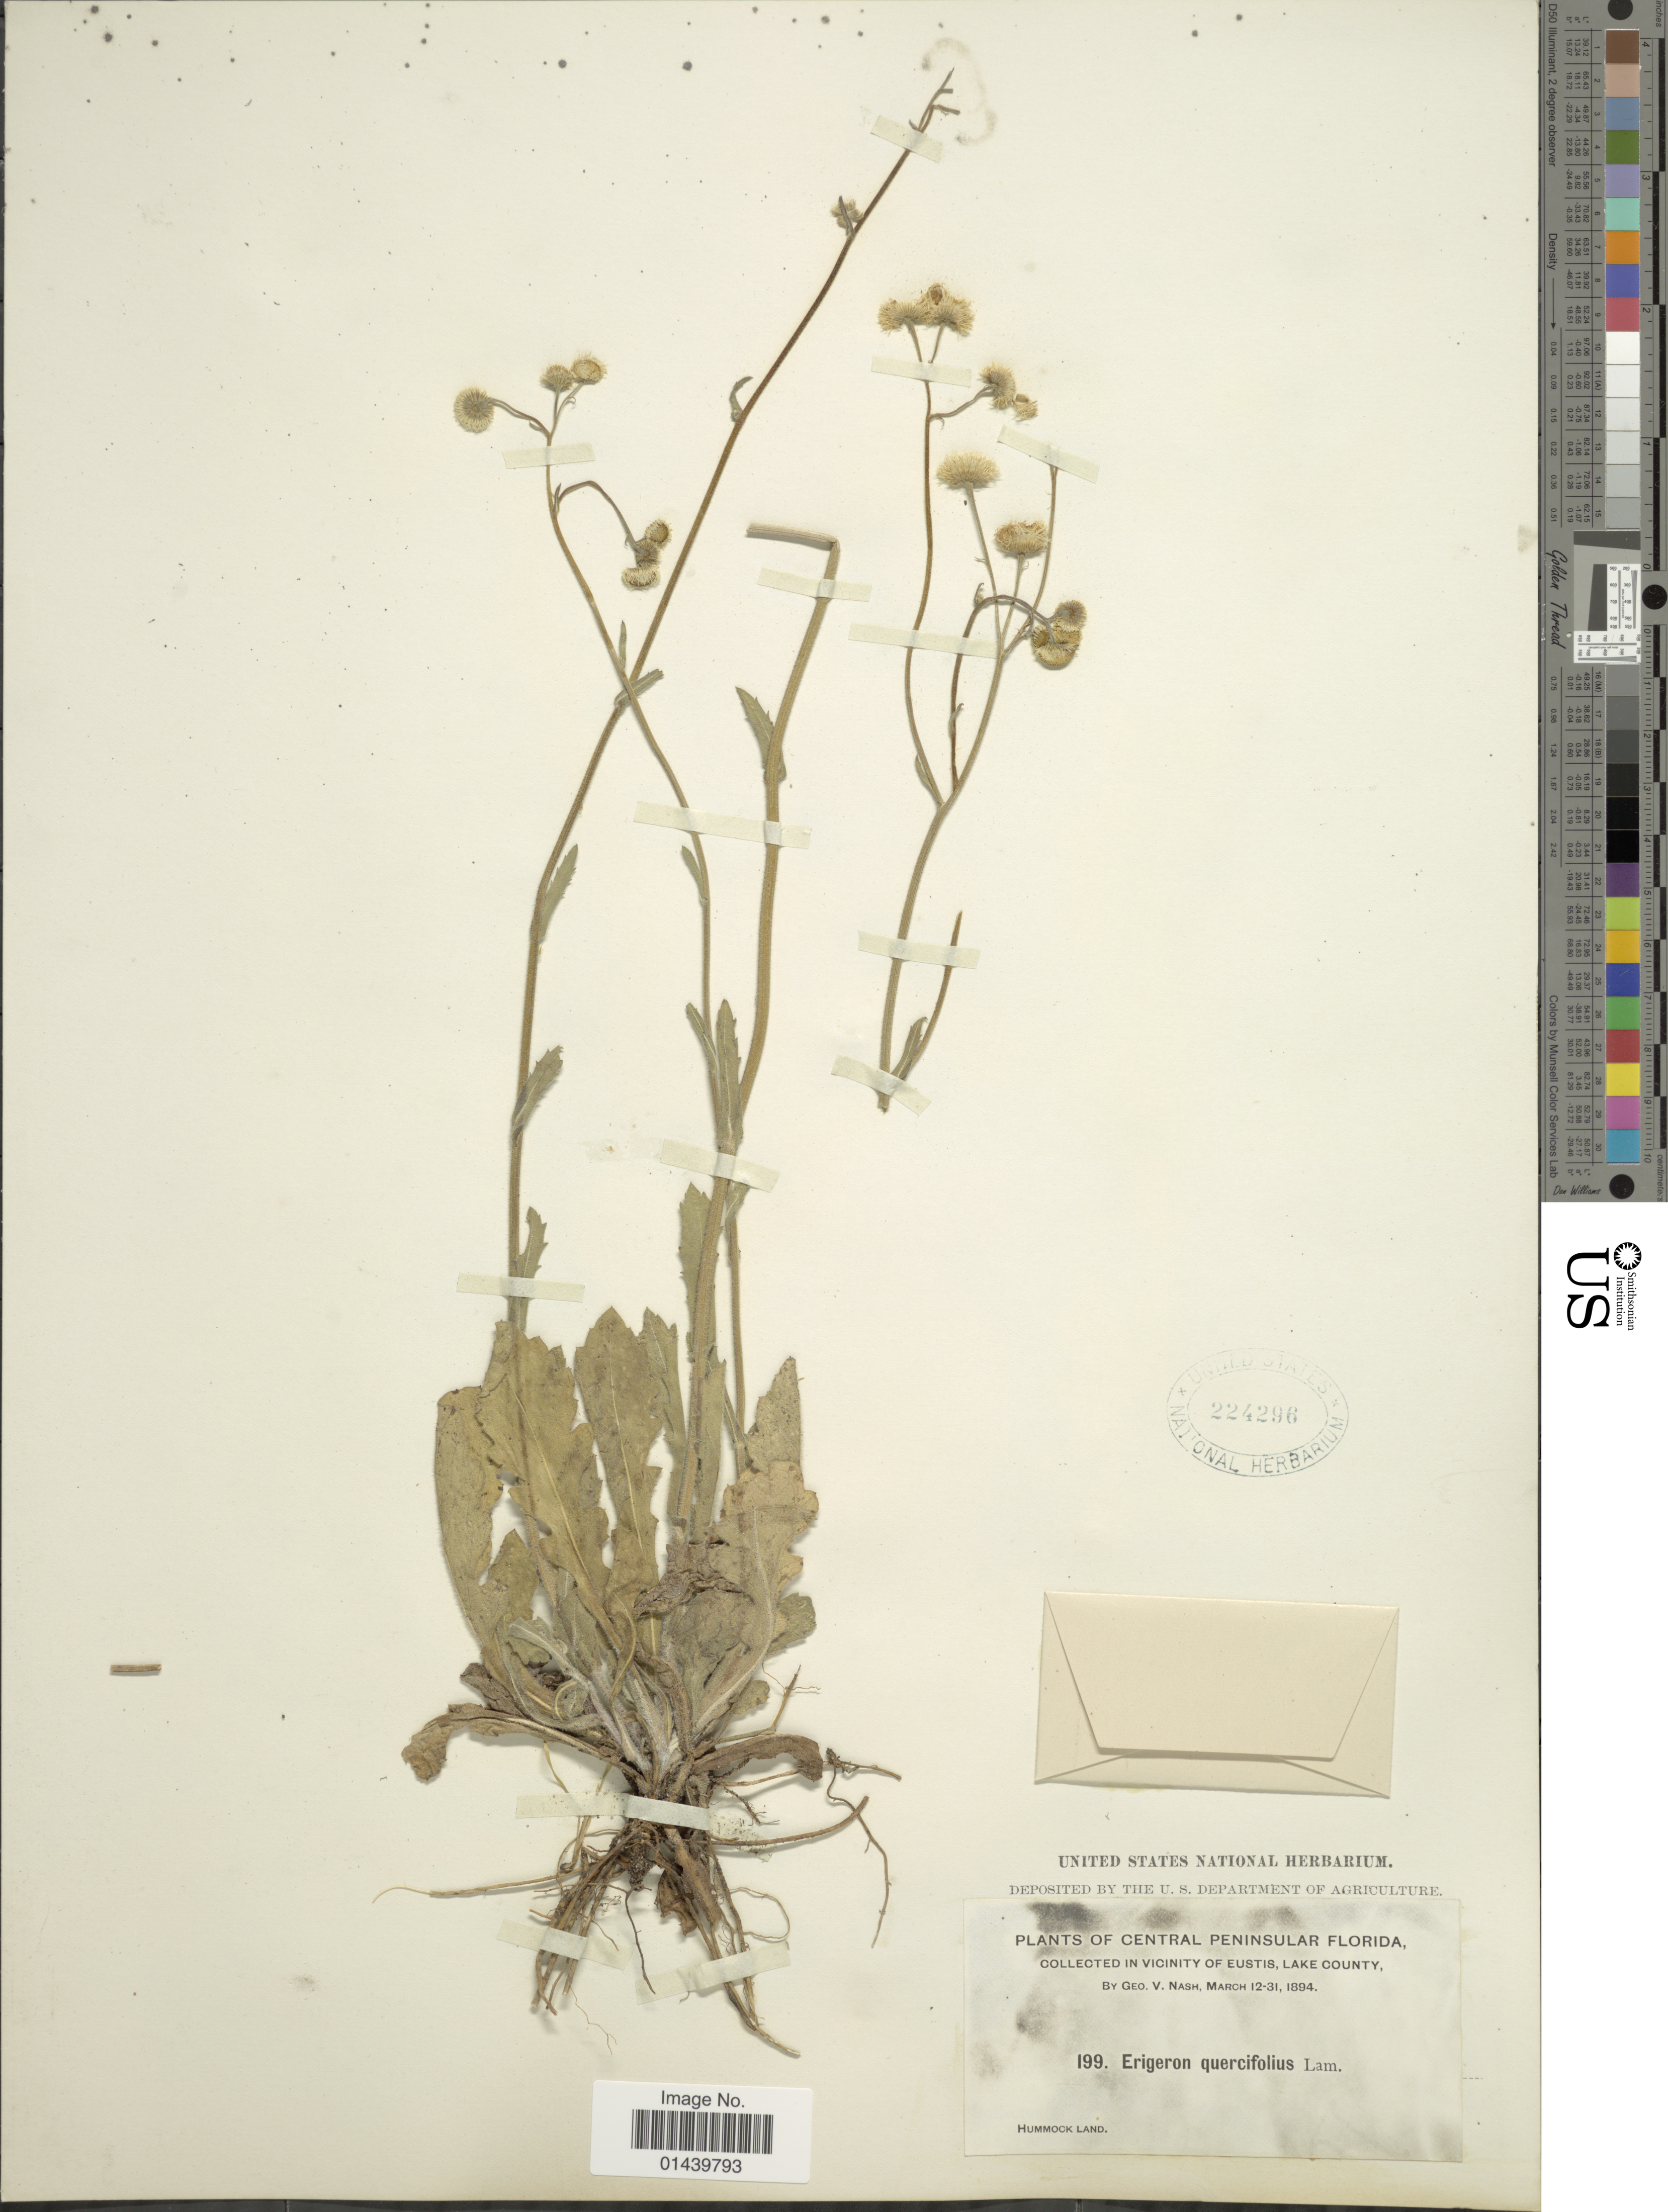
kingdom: Plantae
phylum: Tracheophyta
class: Magnoliopsida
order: Asterales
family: Asteraceae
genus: Erigeron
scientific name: Erigeron quercifolius Lam.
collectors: G. V. Nash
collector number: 199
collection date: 1894-03-12/1894-03-31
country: United States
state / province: Florida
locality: Central Peninsular. In Vicinity of Eustis, Lake County. Hummock Land.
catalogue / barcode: US 224296